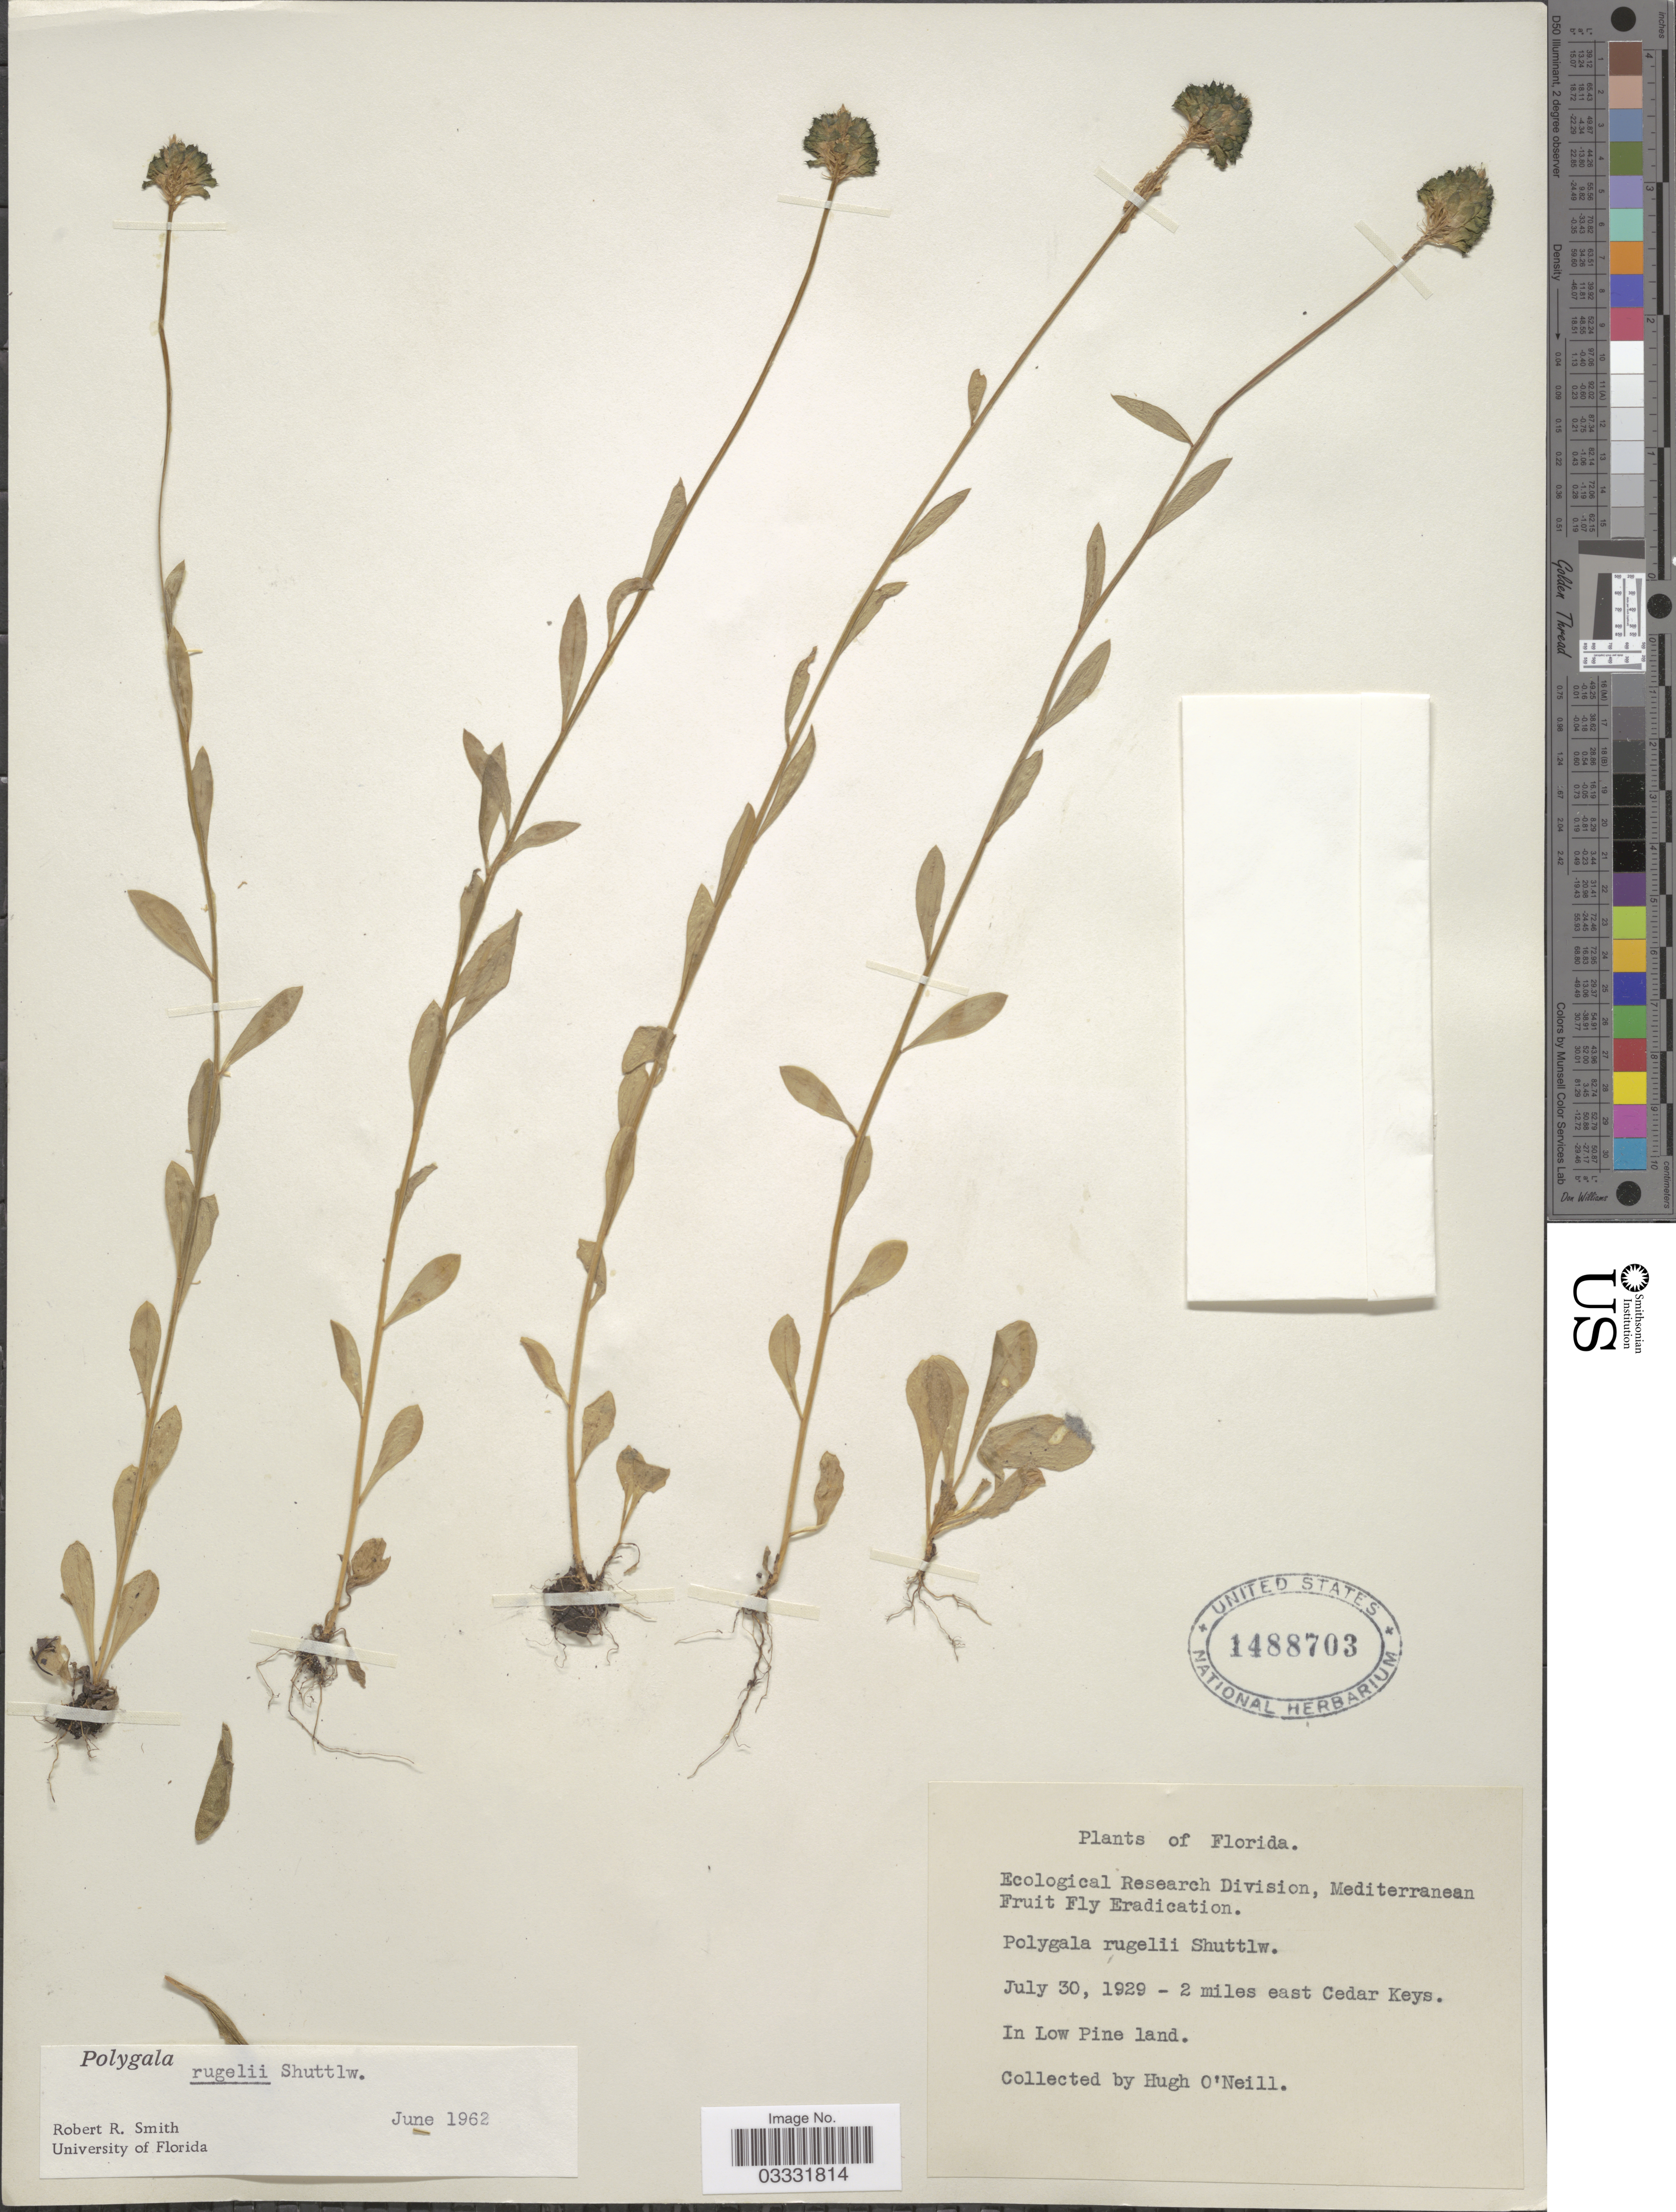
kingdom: Plantae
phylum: Tracheophyta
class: Magnoliopsida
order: Fabales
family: Polygalaceae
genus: Polygala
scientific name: Polygala rugelii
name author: Shuttlew. ex Chapm.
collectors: H. O'Neill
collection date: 1929-07-30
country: United States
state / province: Florida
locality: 2 miles east of Cedar Keys. In Low Pine land.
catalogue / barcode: US 1488703